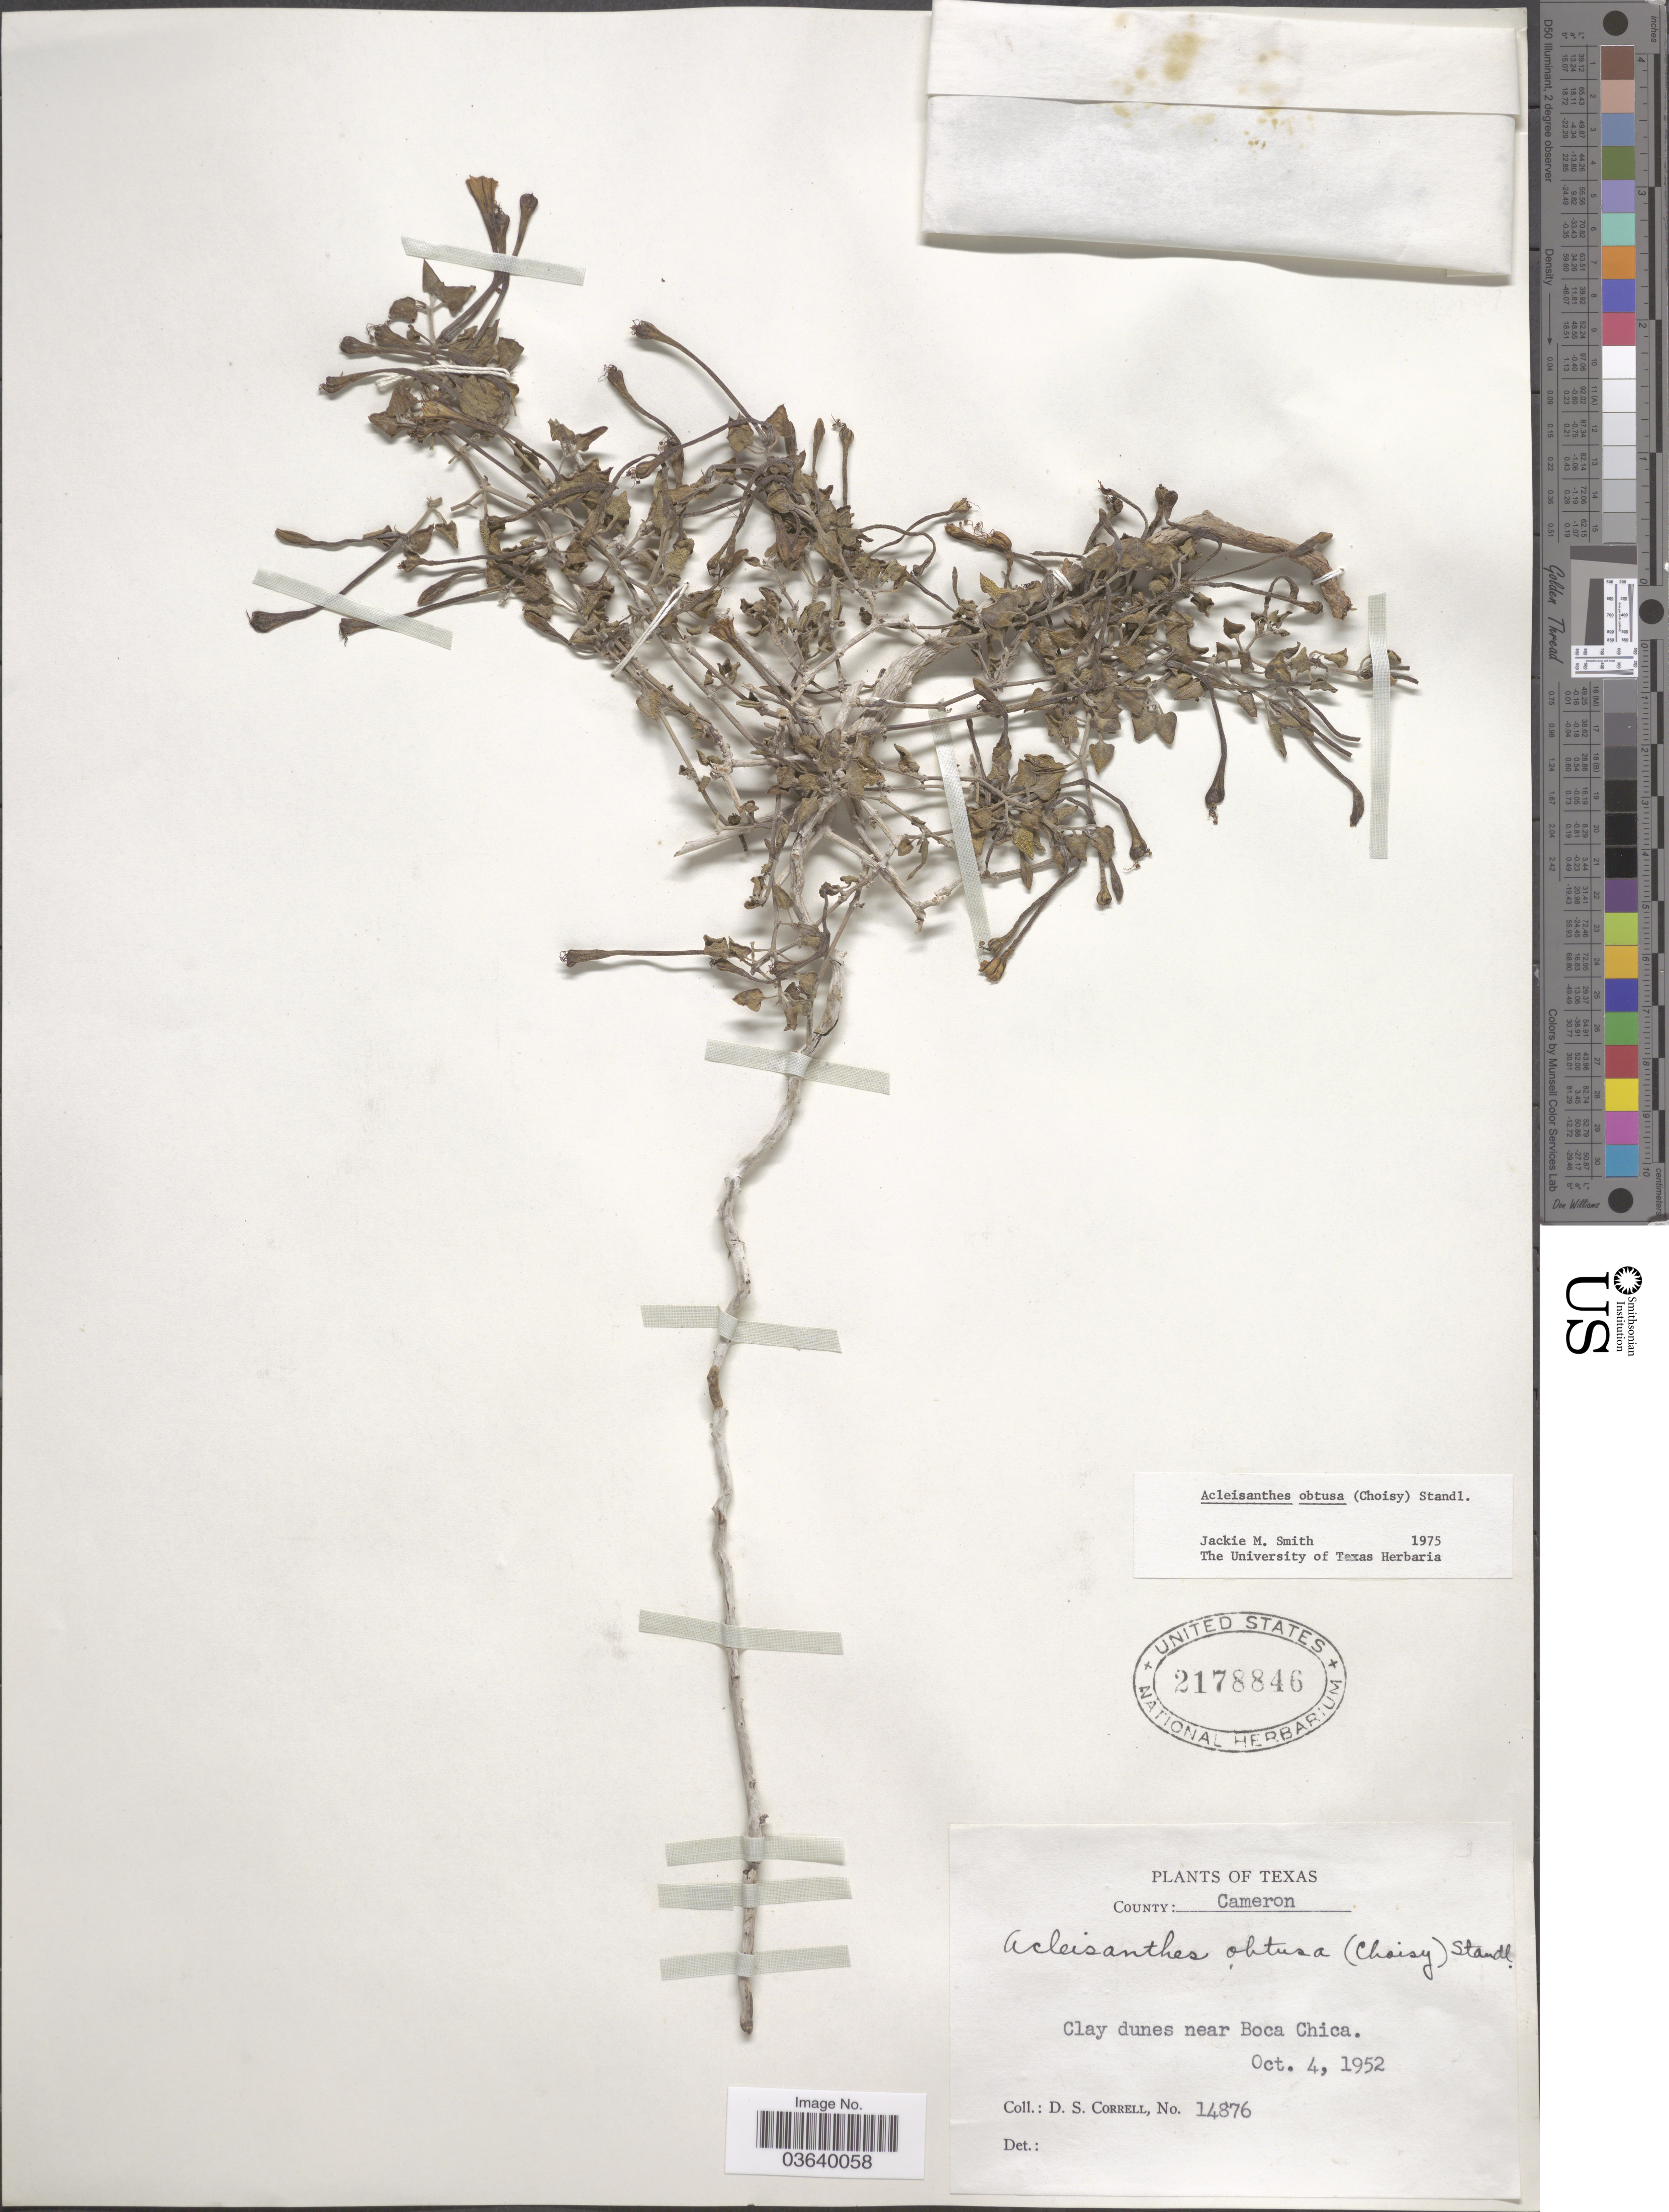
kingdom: Plantae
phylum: Tracheophyta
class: Magnoliopsida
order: Caryophyllales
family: Nyctaginaceae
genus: Acleisanthes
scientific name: Acleisanthes obtusa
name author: (Choisy) Standl.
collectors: D. S. Correll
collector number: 14876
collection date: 1952-10-04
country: United States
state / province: Texas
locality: County: Cameron. Clay dunes near Boca Chica.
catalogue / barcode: US 2178846